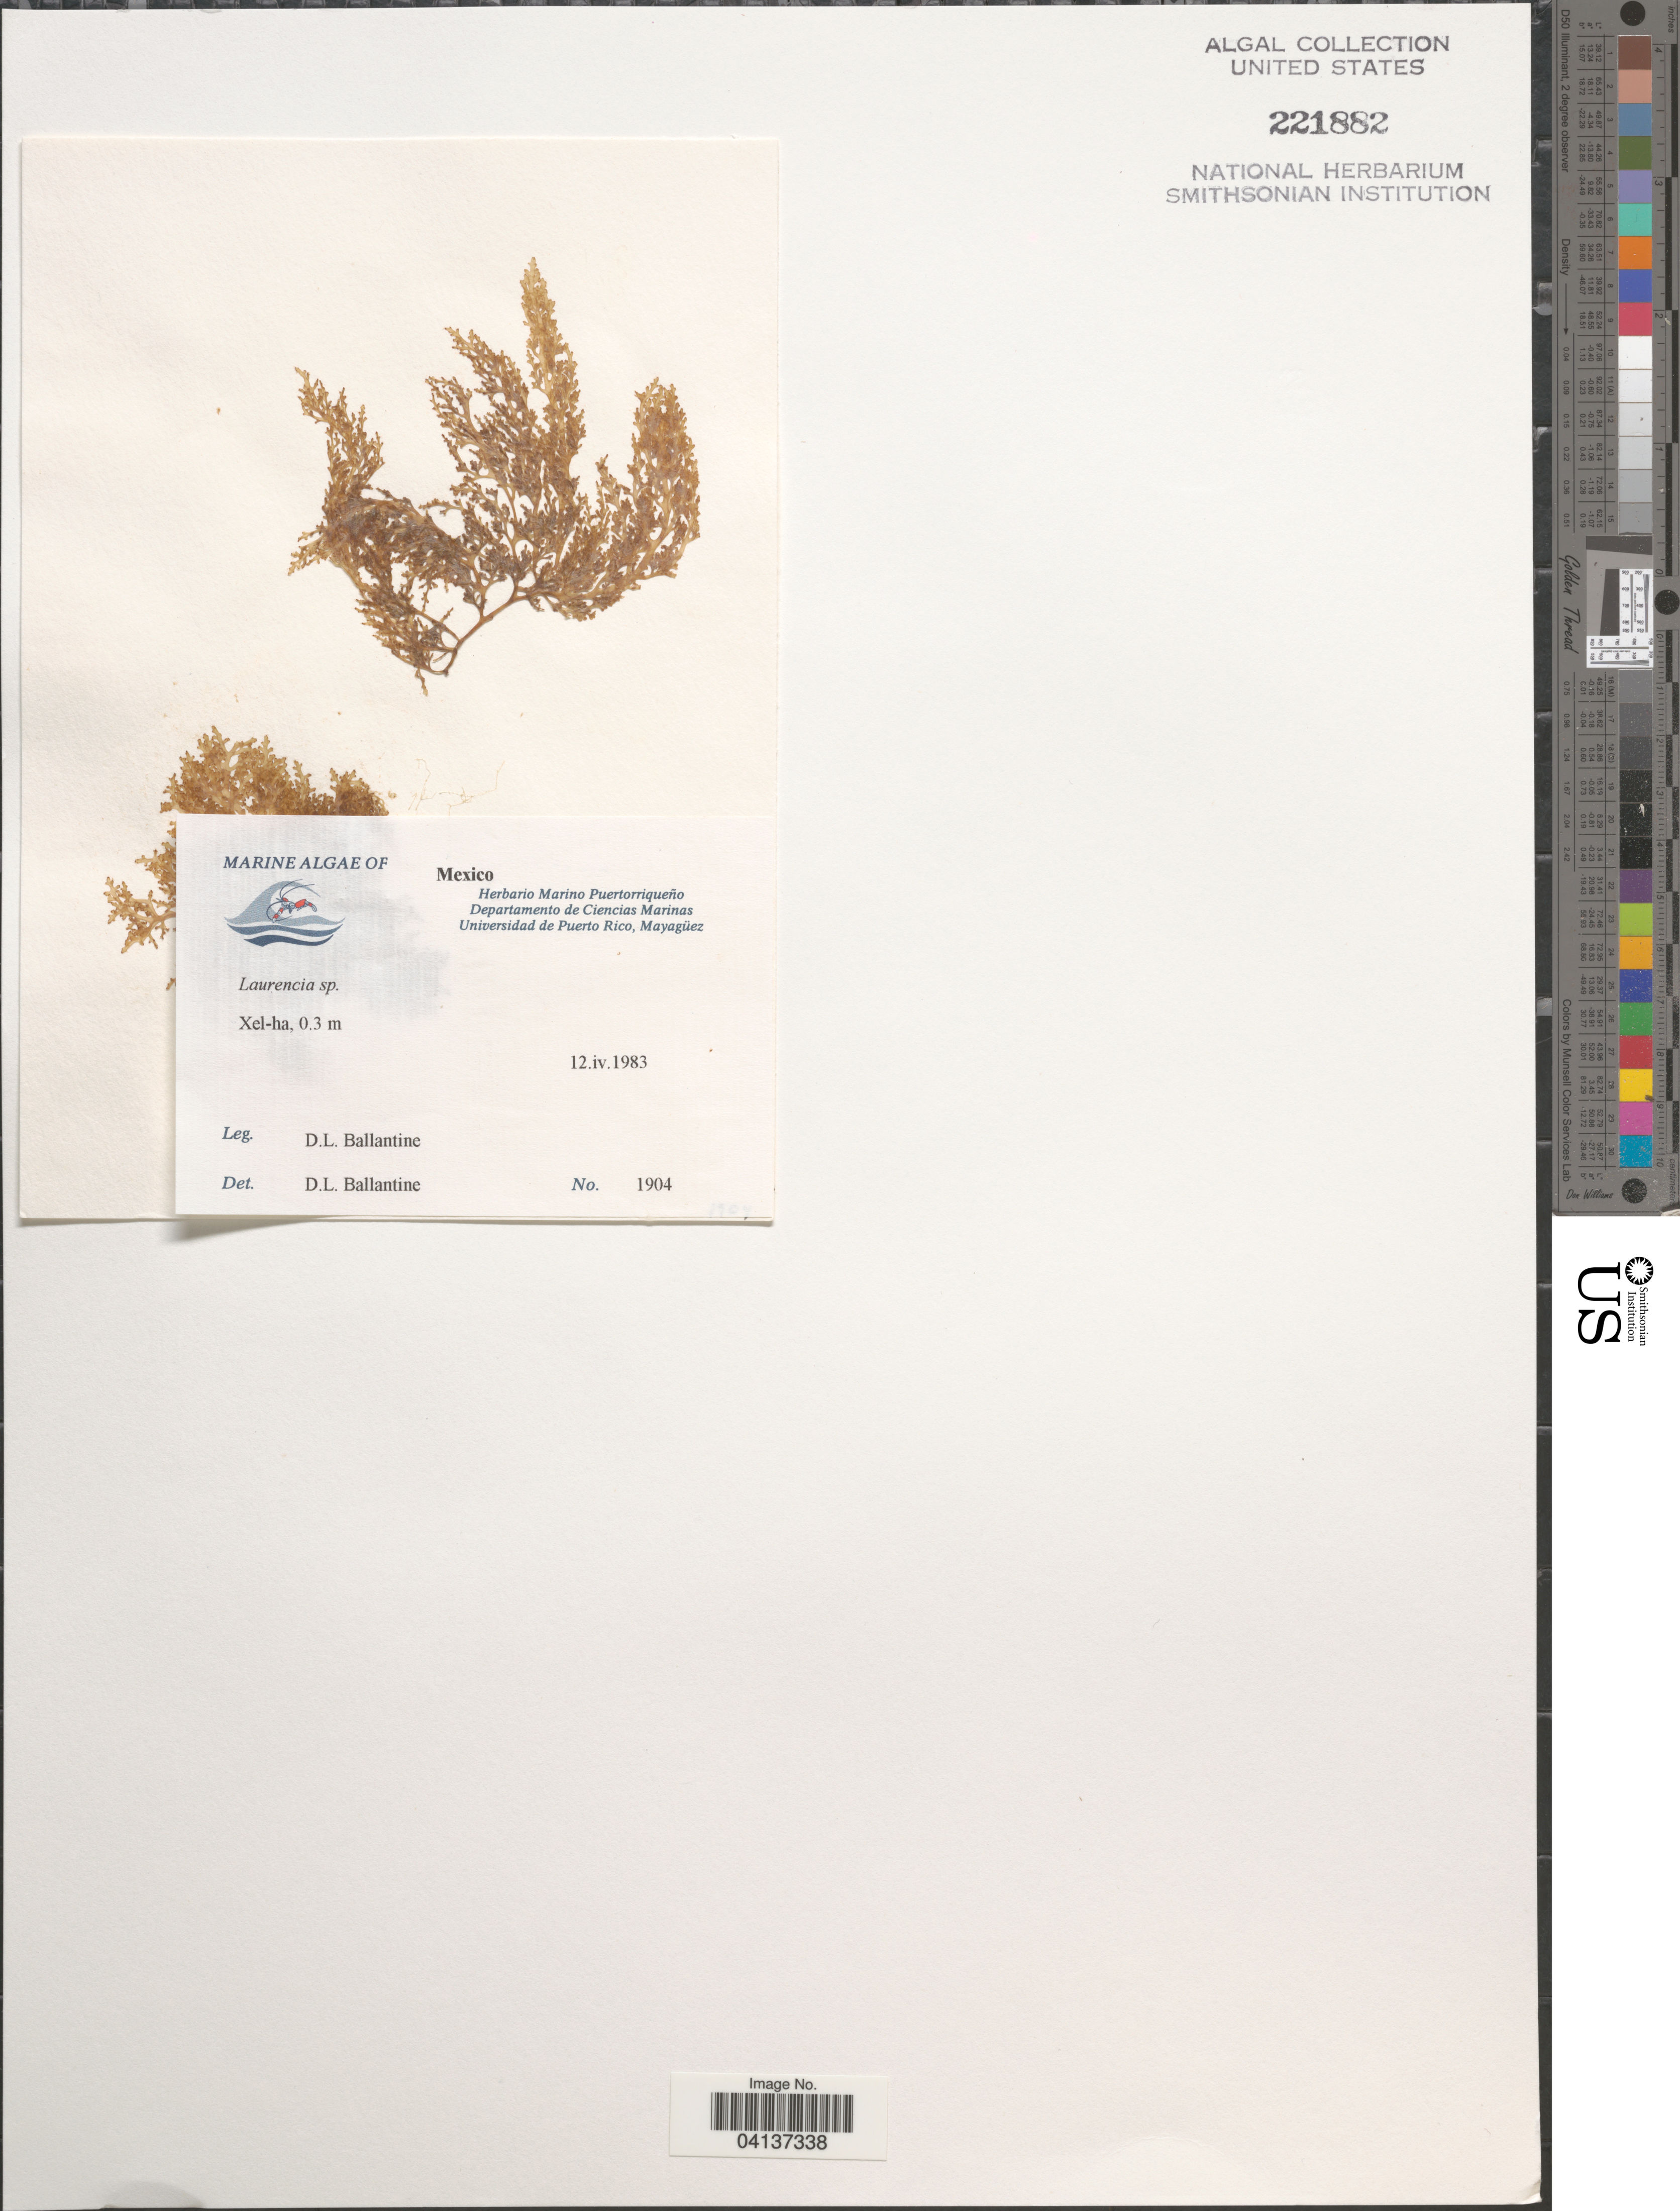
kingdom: Plantae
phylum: Rhodophyta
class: Florideophyceae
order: Ceramiales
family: Rhodomelaceae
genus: Laurencia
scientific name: Laurencia sp.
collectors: D.L. Ballantine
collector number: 1904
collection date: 1983-04-12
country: Mexico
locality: Xel-ha.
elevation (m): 0.3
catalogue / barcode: US 221882